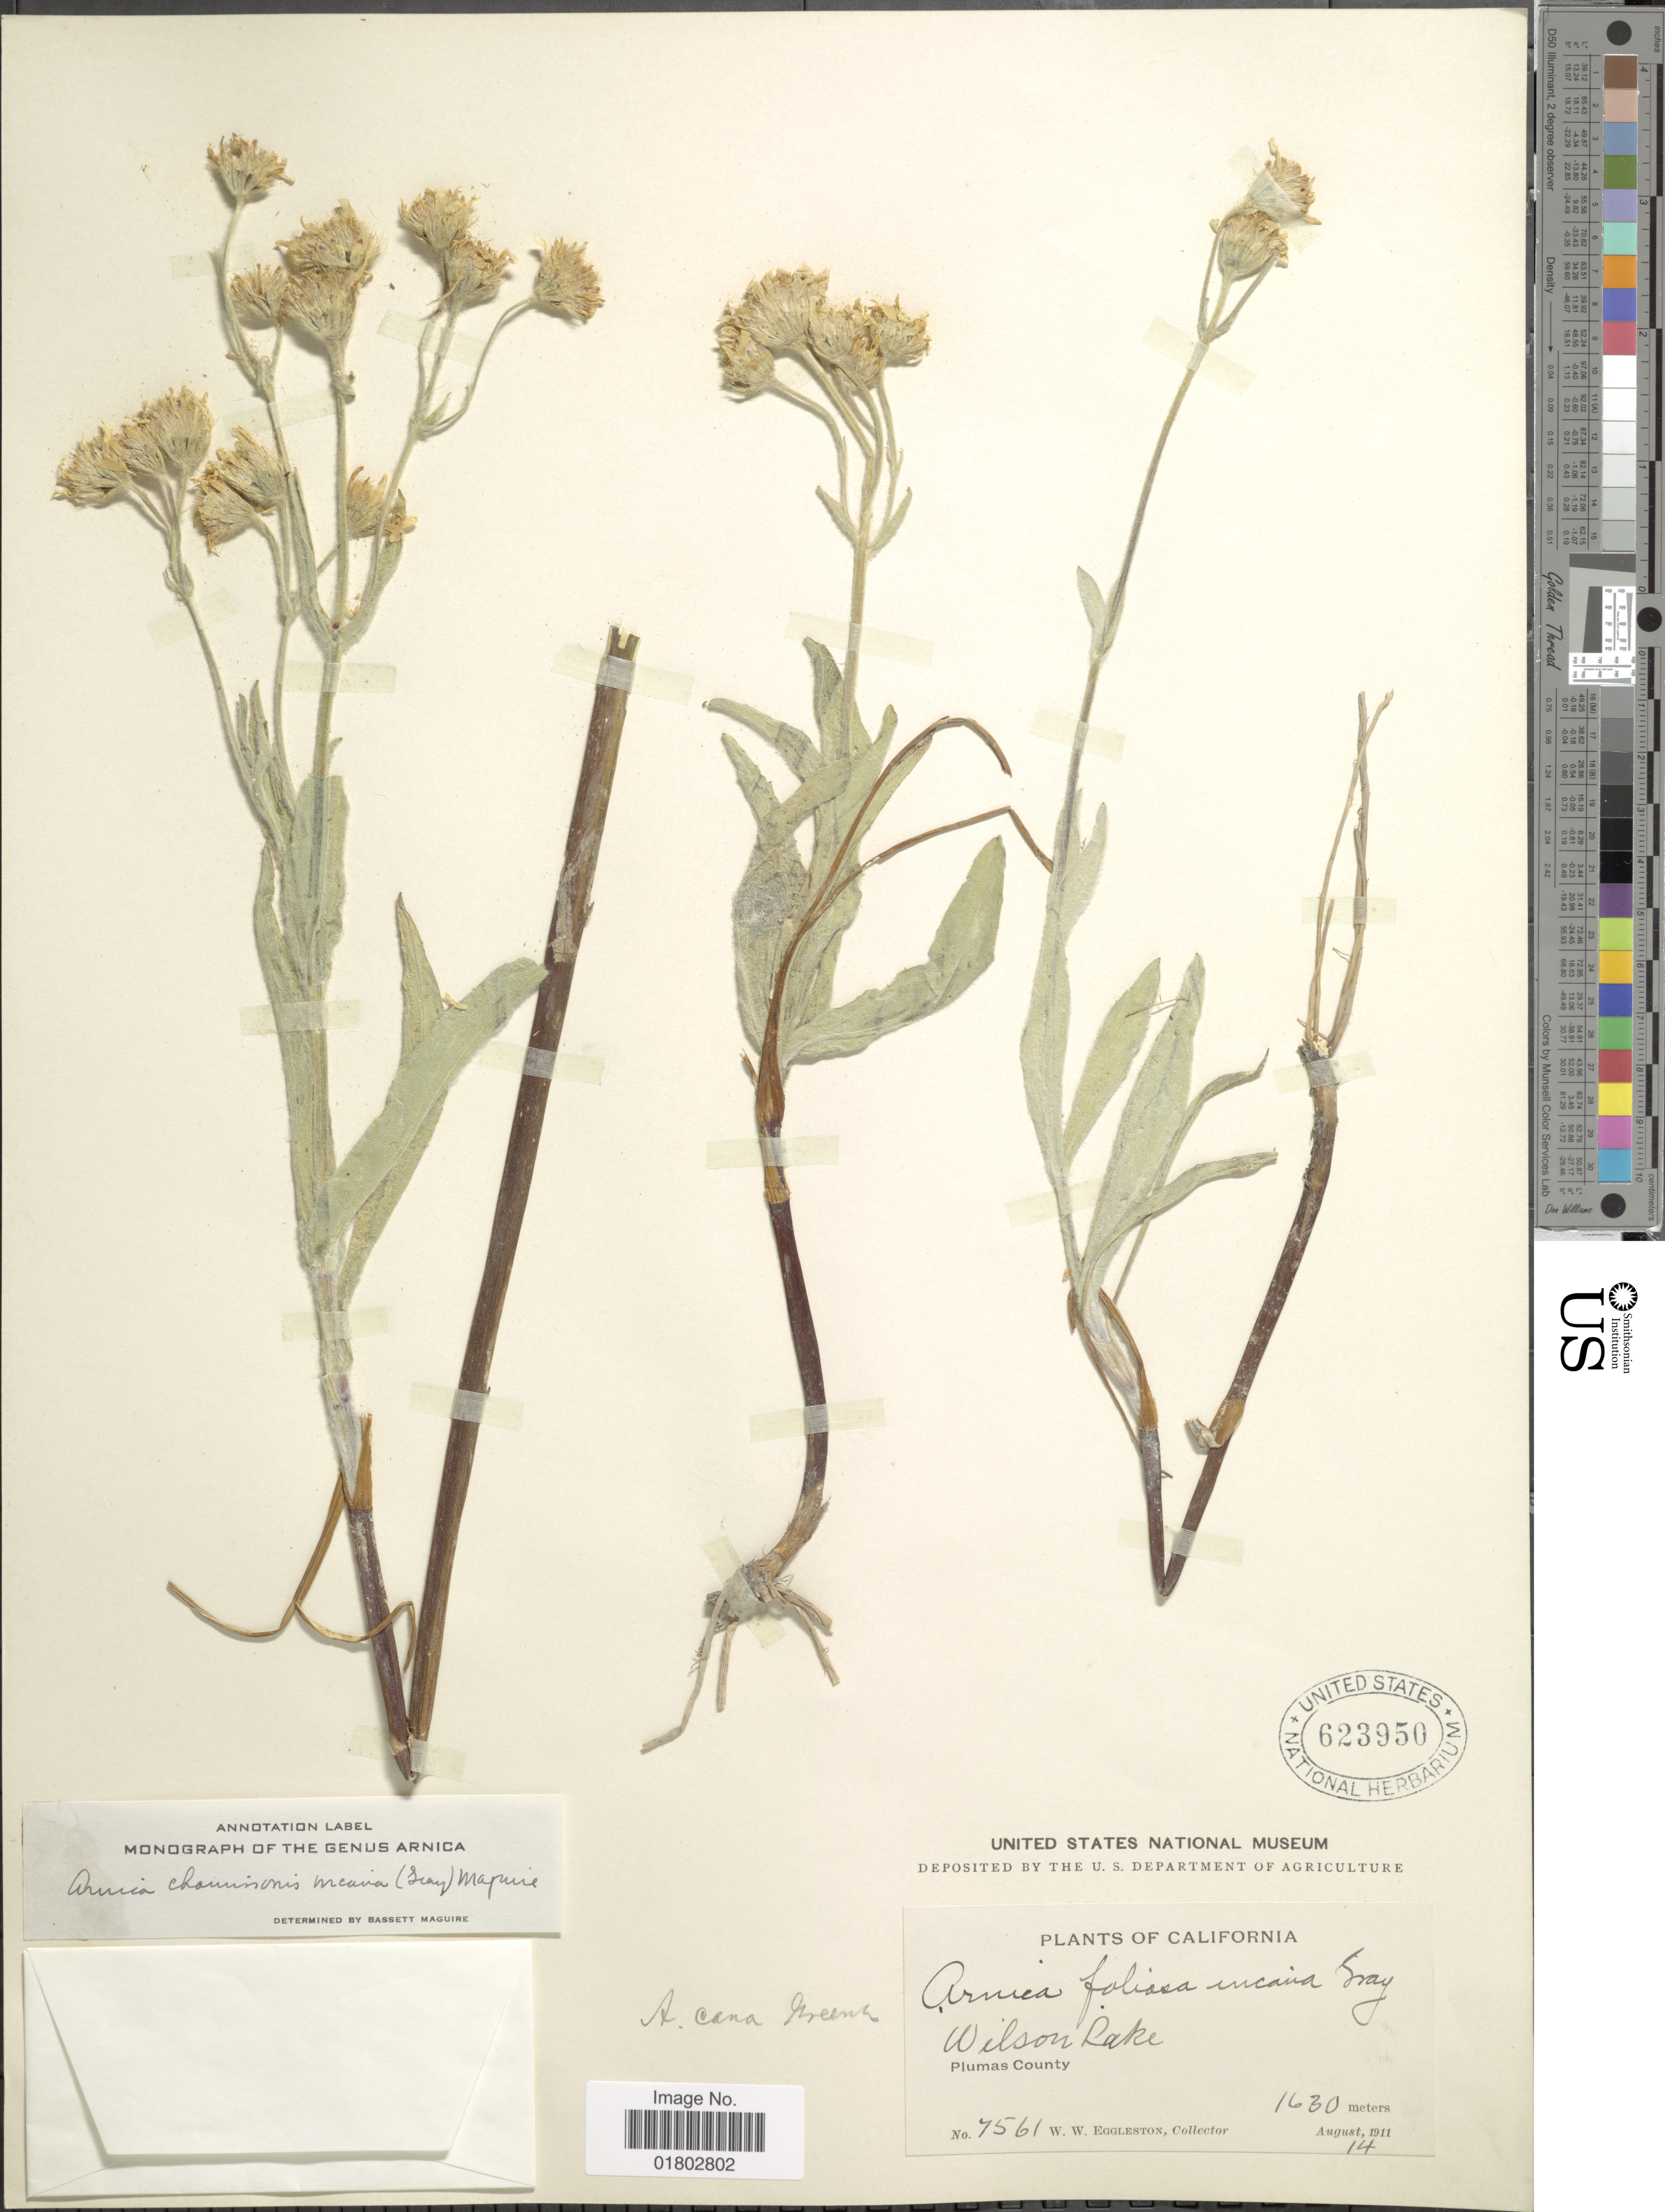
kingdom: Plantae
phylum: Tracheophyta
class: Magnoliopsida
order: Asterales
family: Asteraceae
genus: Arnica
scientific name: Arnica chamissonis subsp. incana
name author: (A. Gray) Maguire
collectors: W. W. Eggleston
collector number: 7561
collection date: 1911-08-14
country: United States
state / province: California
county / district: Plumas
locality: Wilson Lake, Plumas County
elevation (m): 1630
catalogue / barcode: US 623950